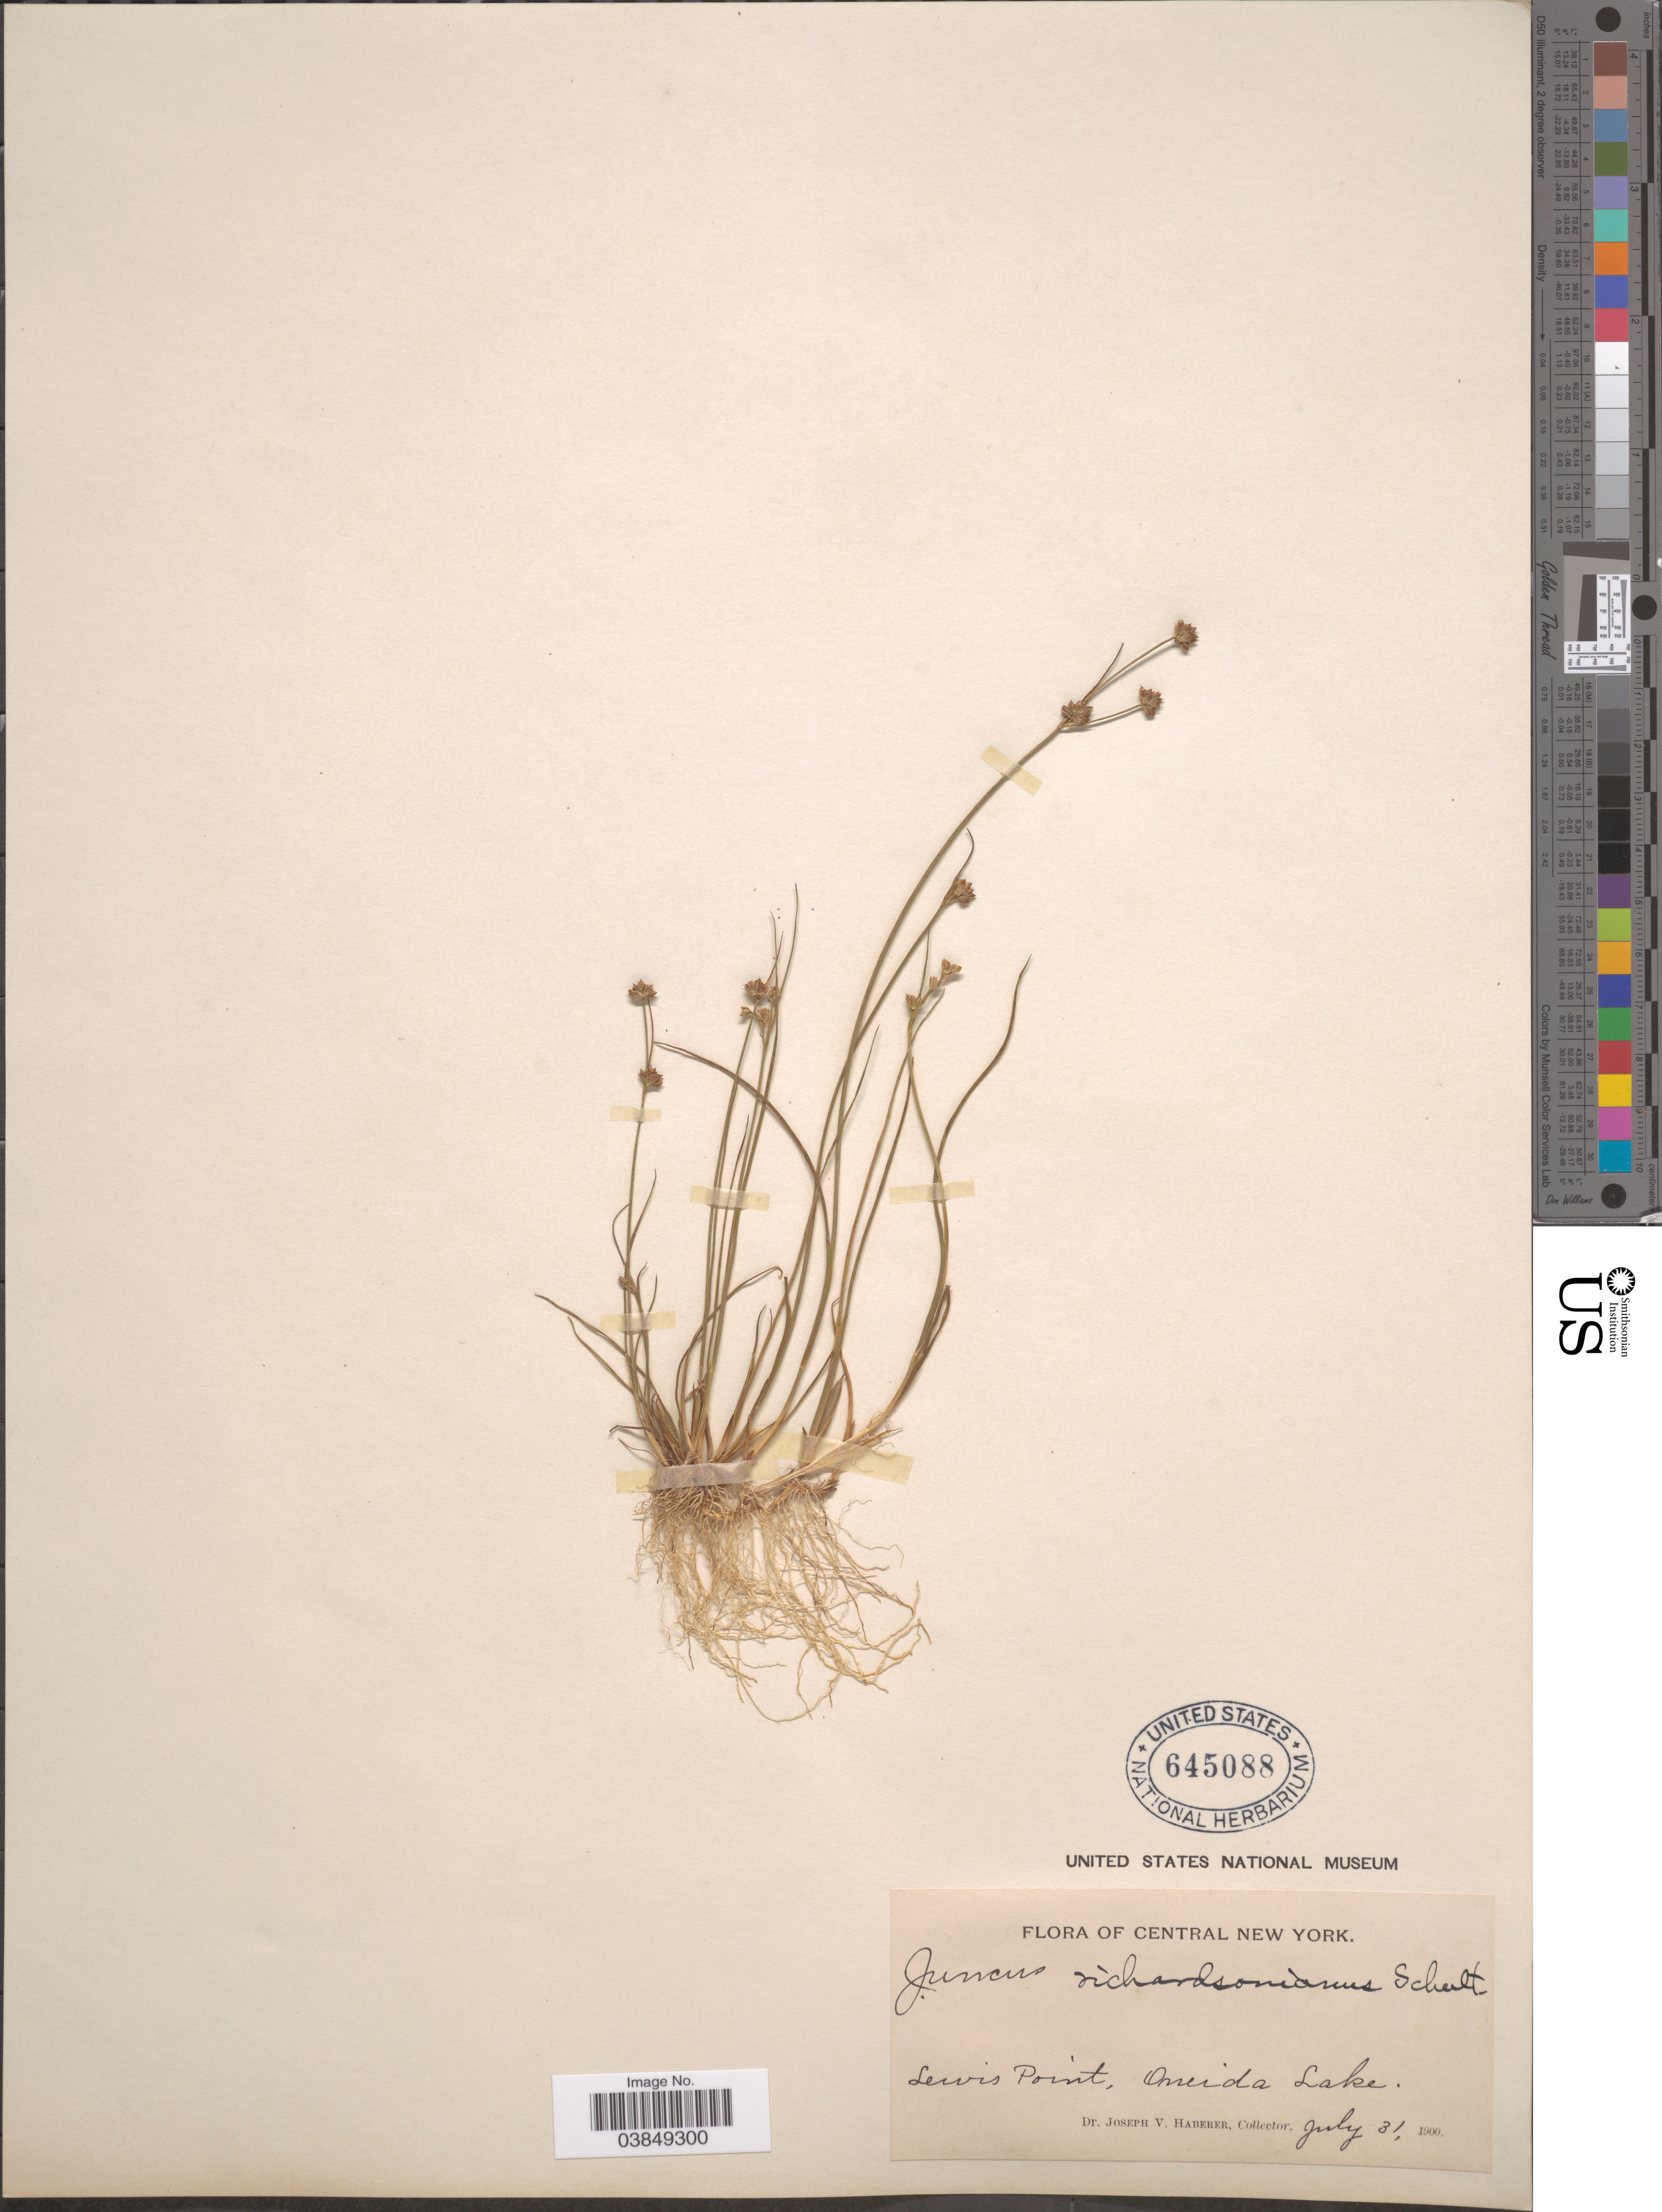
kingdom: Plantae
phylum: Tracheophyta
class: Liliopsida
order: Poales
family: Juncaceae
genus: Juncus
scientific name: Juncus richardsonianus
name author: Schult. & Schult. f.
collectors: J. V. Haberer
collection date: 1900-07-31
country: United States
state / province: New York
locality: Central New York. Lewis Point, Oneida Lake.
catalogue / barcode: US 645088